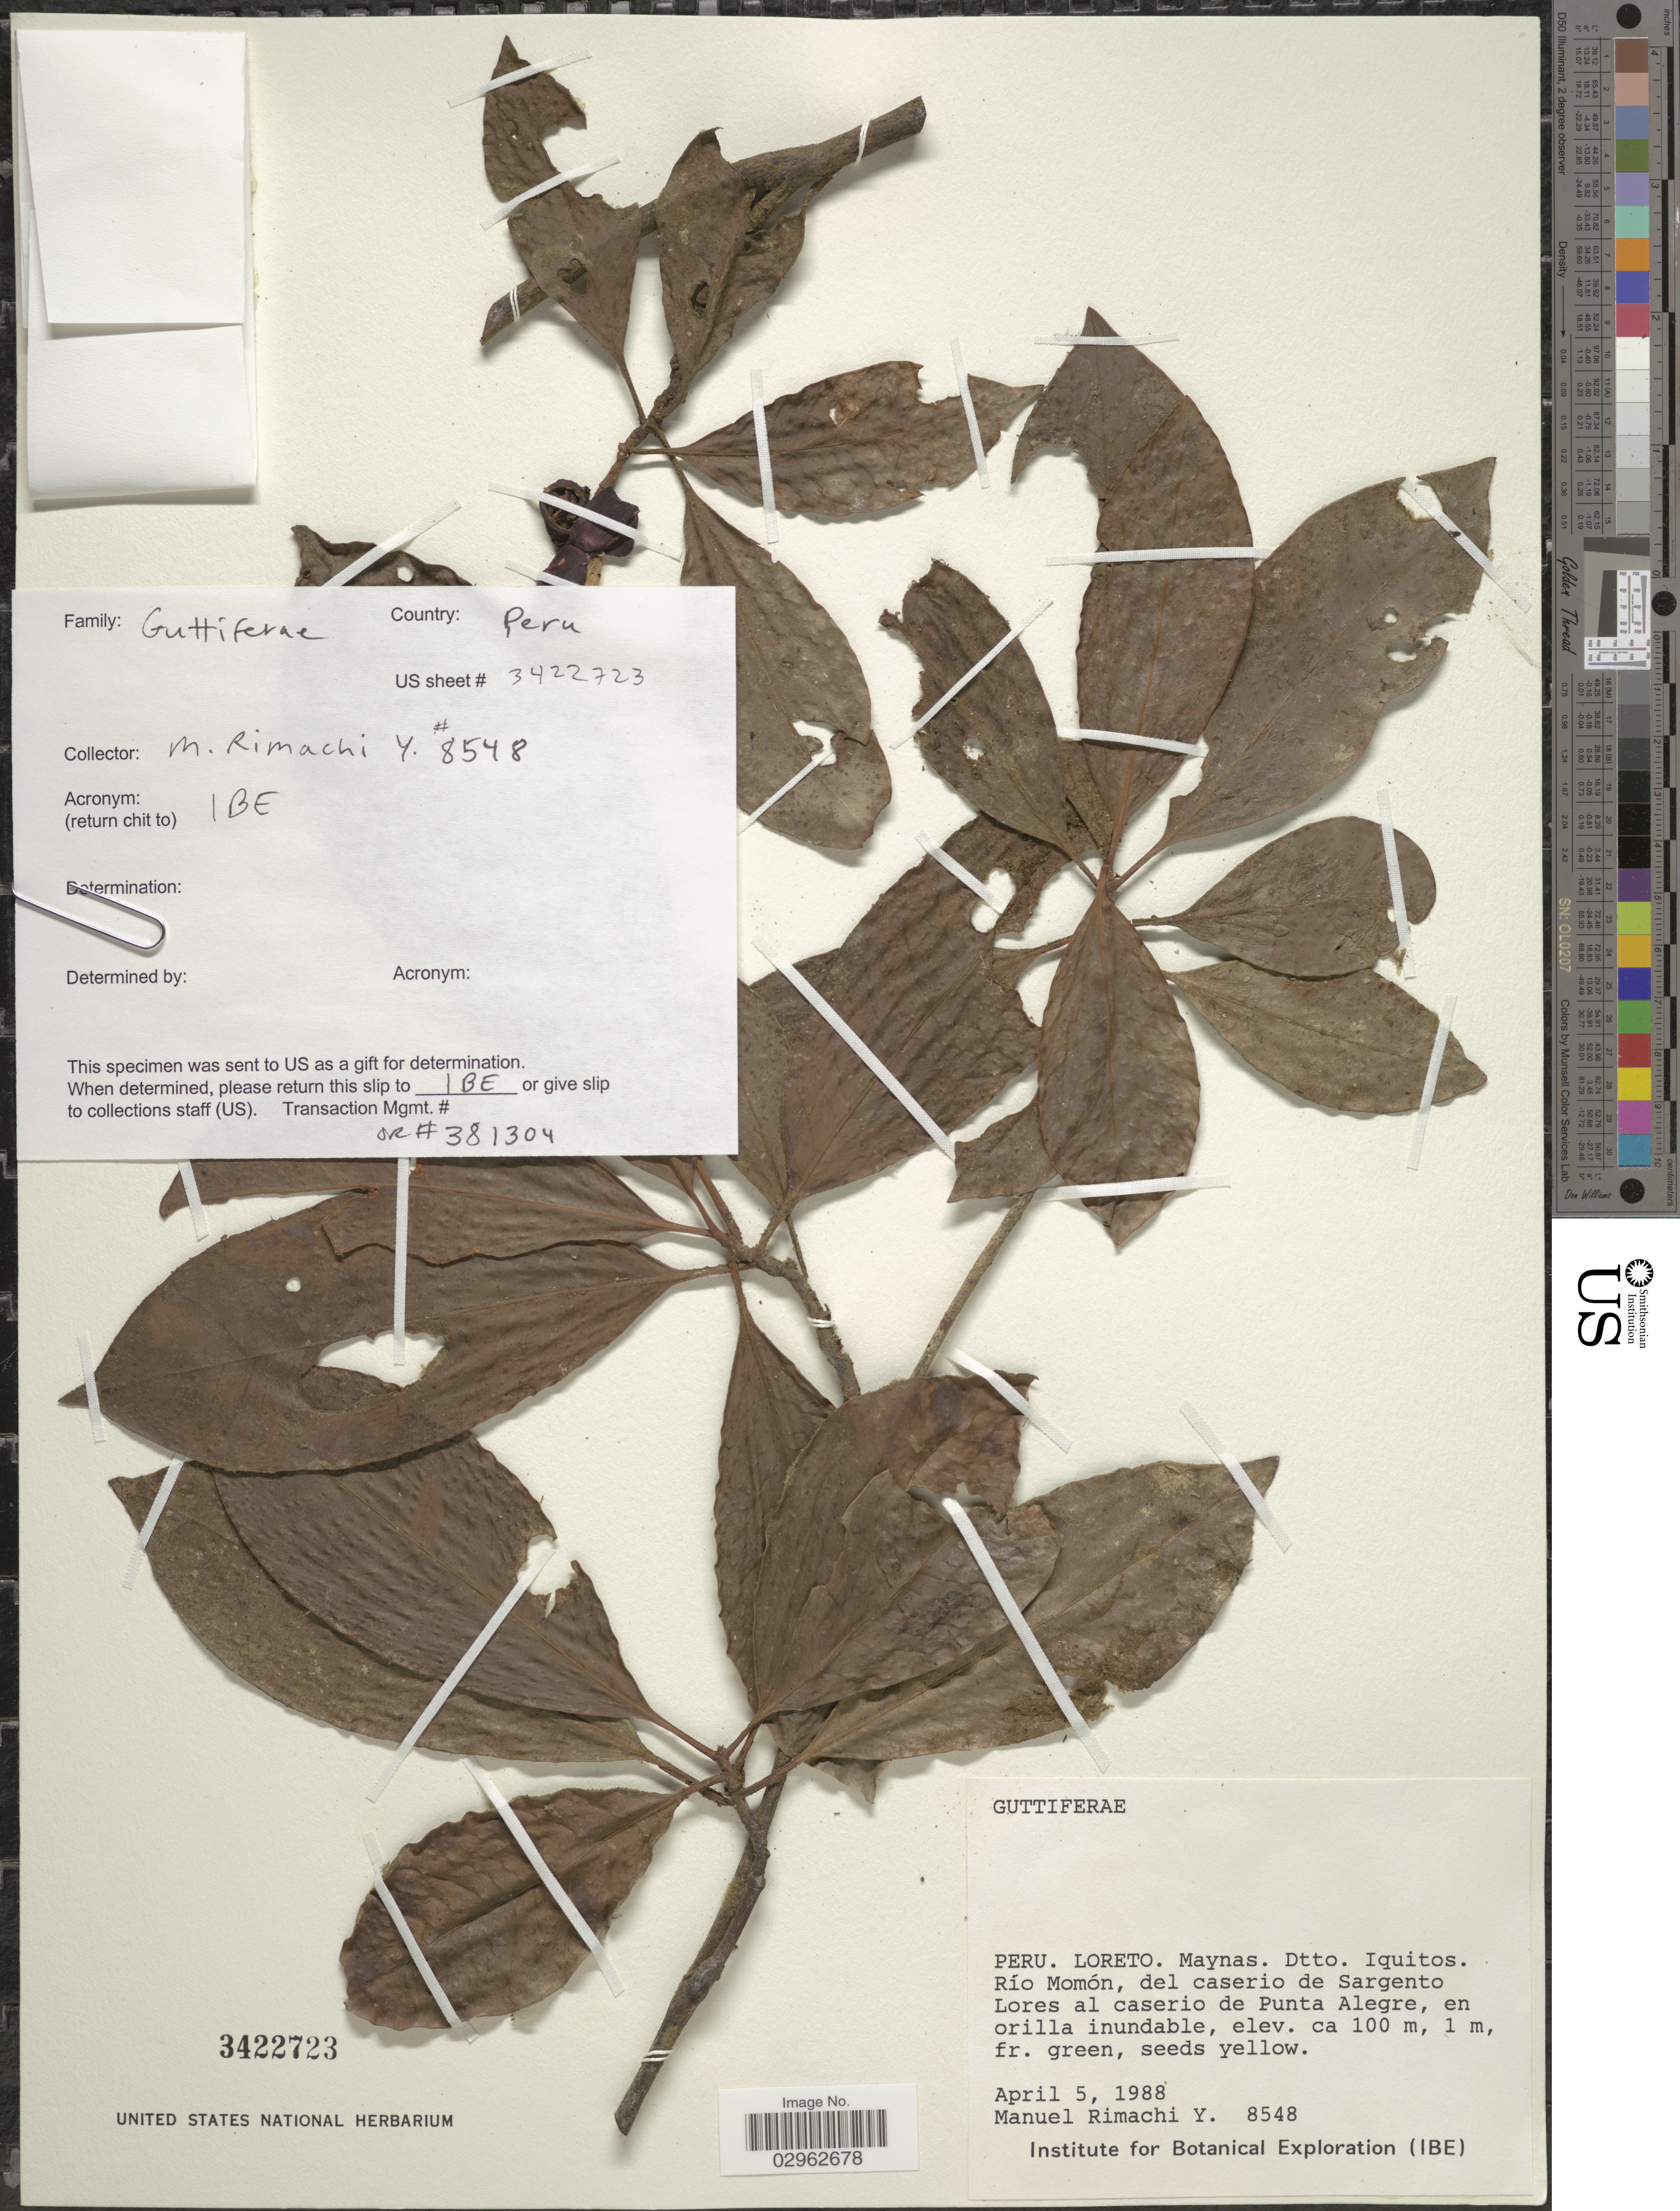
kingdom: Plantae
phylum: Tracheophyta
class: Magnoliopsida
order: Malpighiales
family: Clusiaceae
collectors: M. Rimachi Y.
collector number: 8548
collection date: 1988-04-05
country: Peru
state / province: Loreto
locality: Maynas, Dtto. Iquitos, Río Momón, del caserio de Sargento Lores al caserio de Punta Alegre, en orilla inundable.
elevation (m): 100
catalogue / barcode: US 3422723